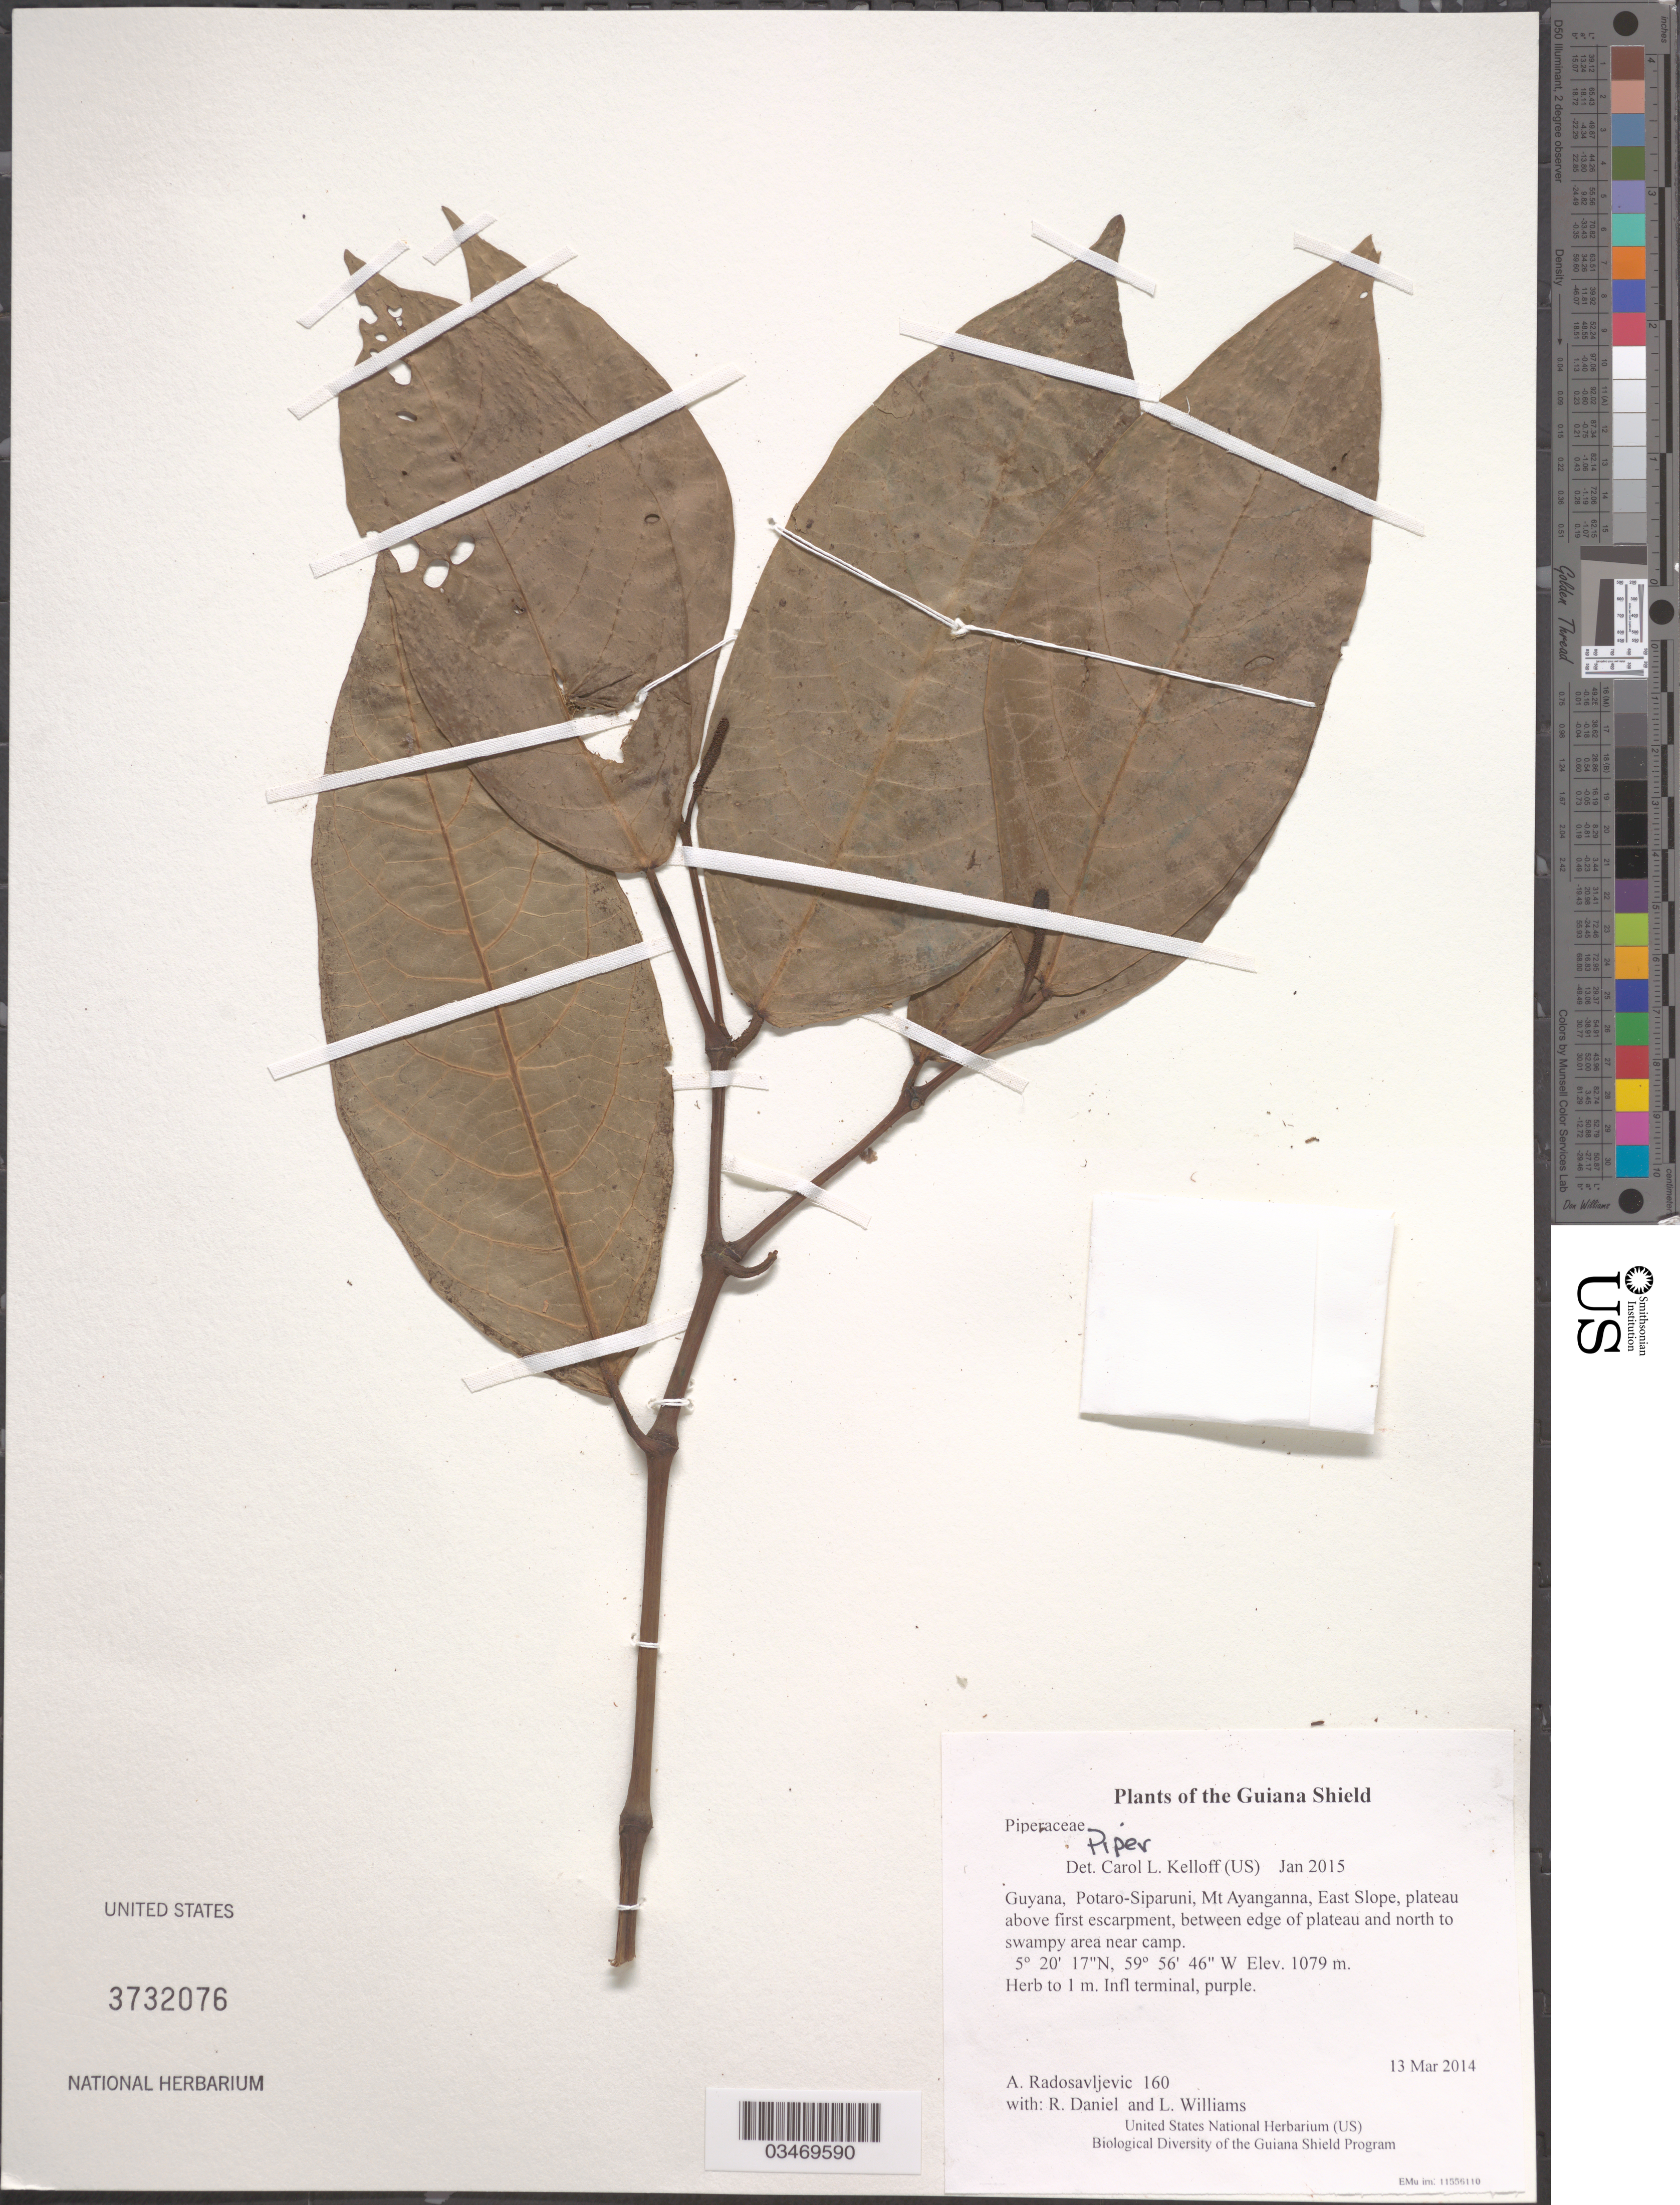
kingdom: Plantae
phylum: Tracheophyta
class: Magnoliopsida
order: Piperales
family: Piperaceae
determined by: Kelloff, Carol L., (US), Smithsonian Institution - National Museum of Natural History (UNITED STATES)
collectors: A. Radosavljevic, R. Daniel & L. Williams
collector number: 160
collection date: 2014-03-13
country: Guyana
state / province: Potaro-Siparuni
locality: Mt Ayanganna, East Slope, plateau above first escarpment, between edge of plateau and north to swampy area near camp.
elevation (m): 1079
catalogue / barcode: US 3732076